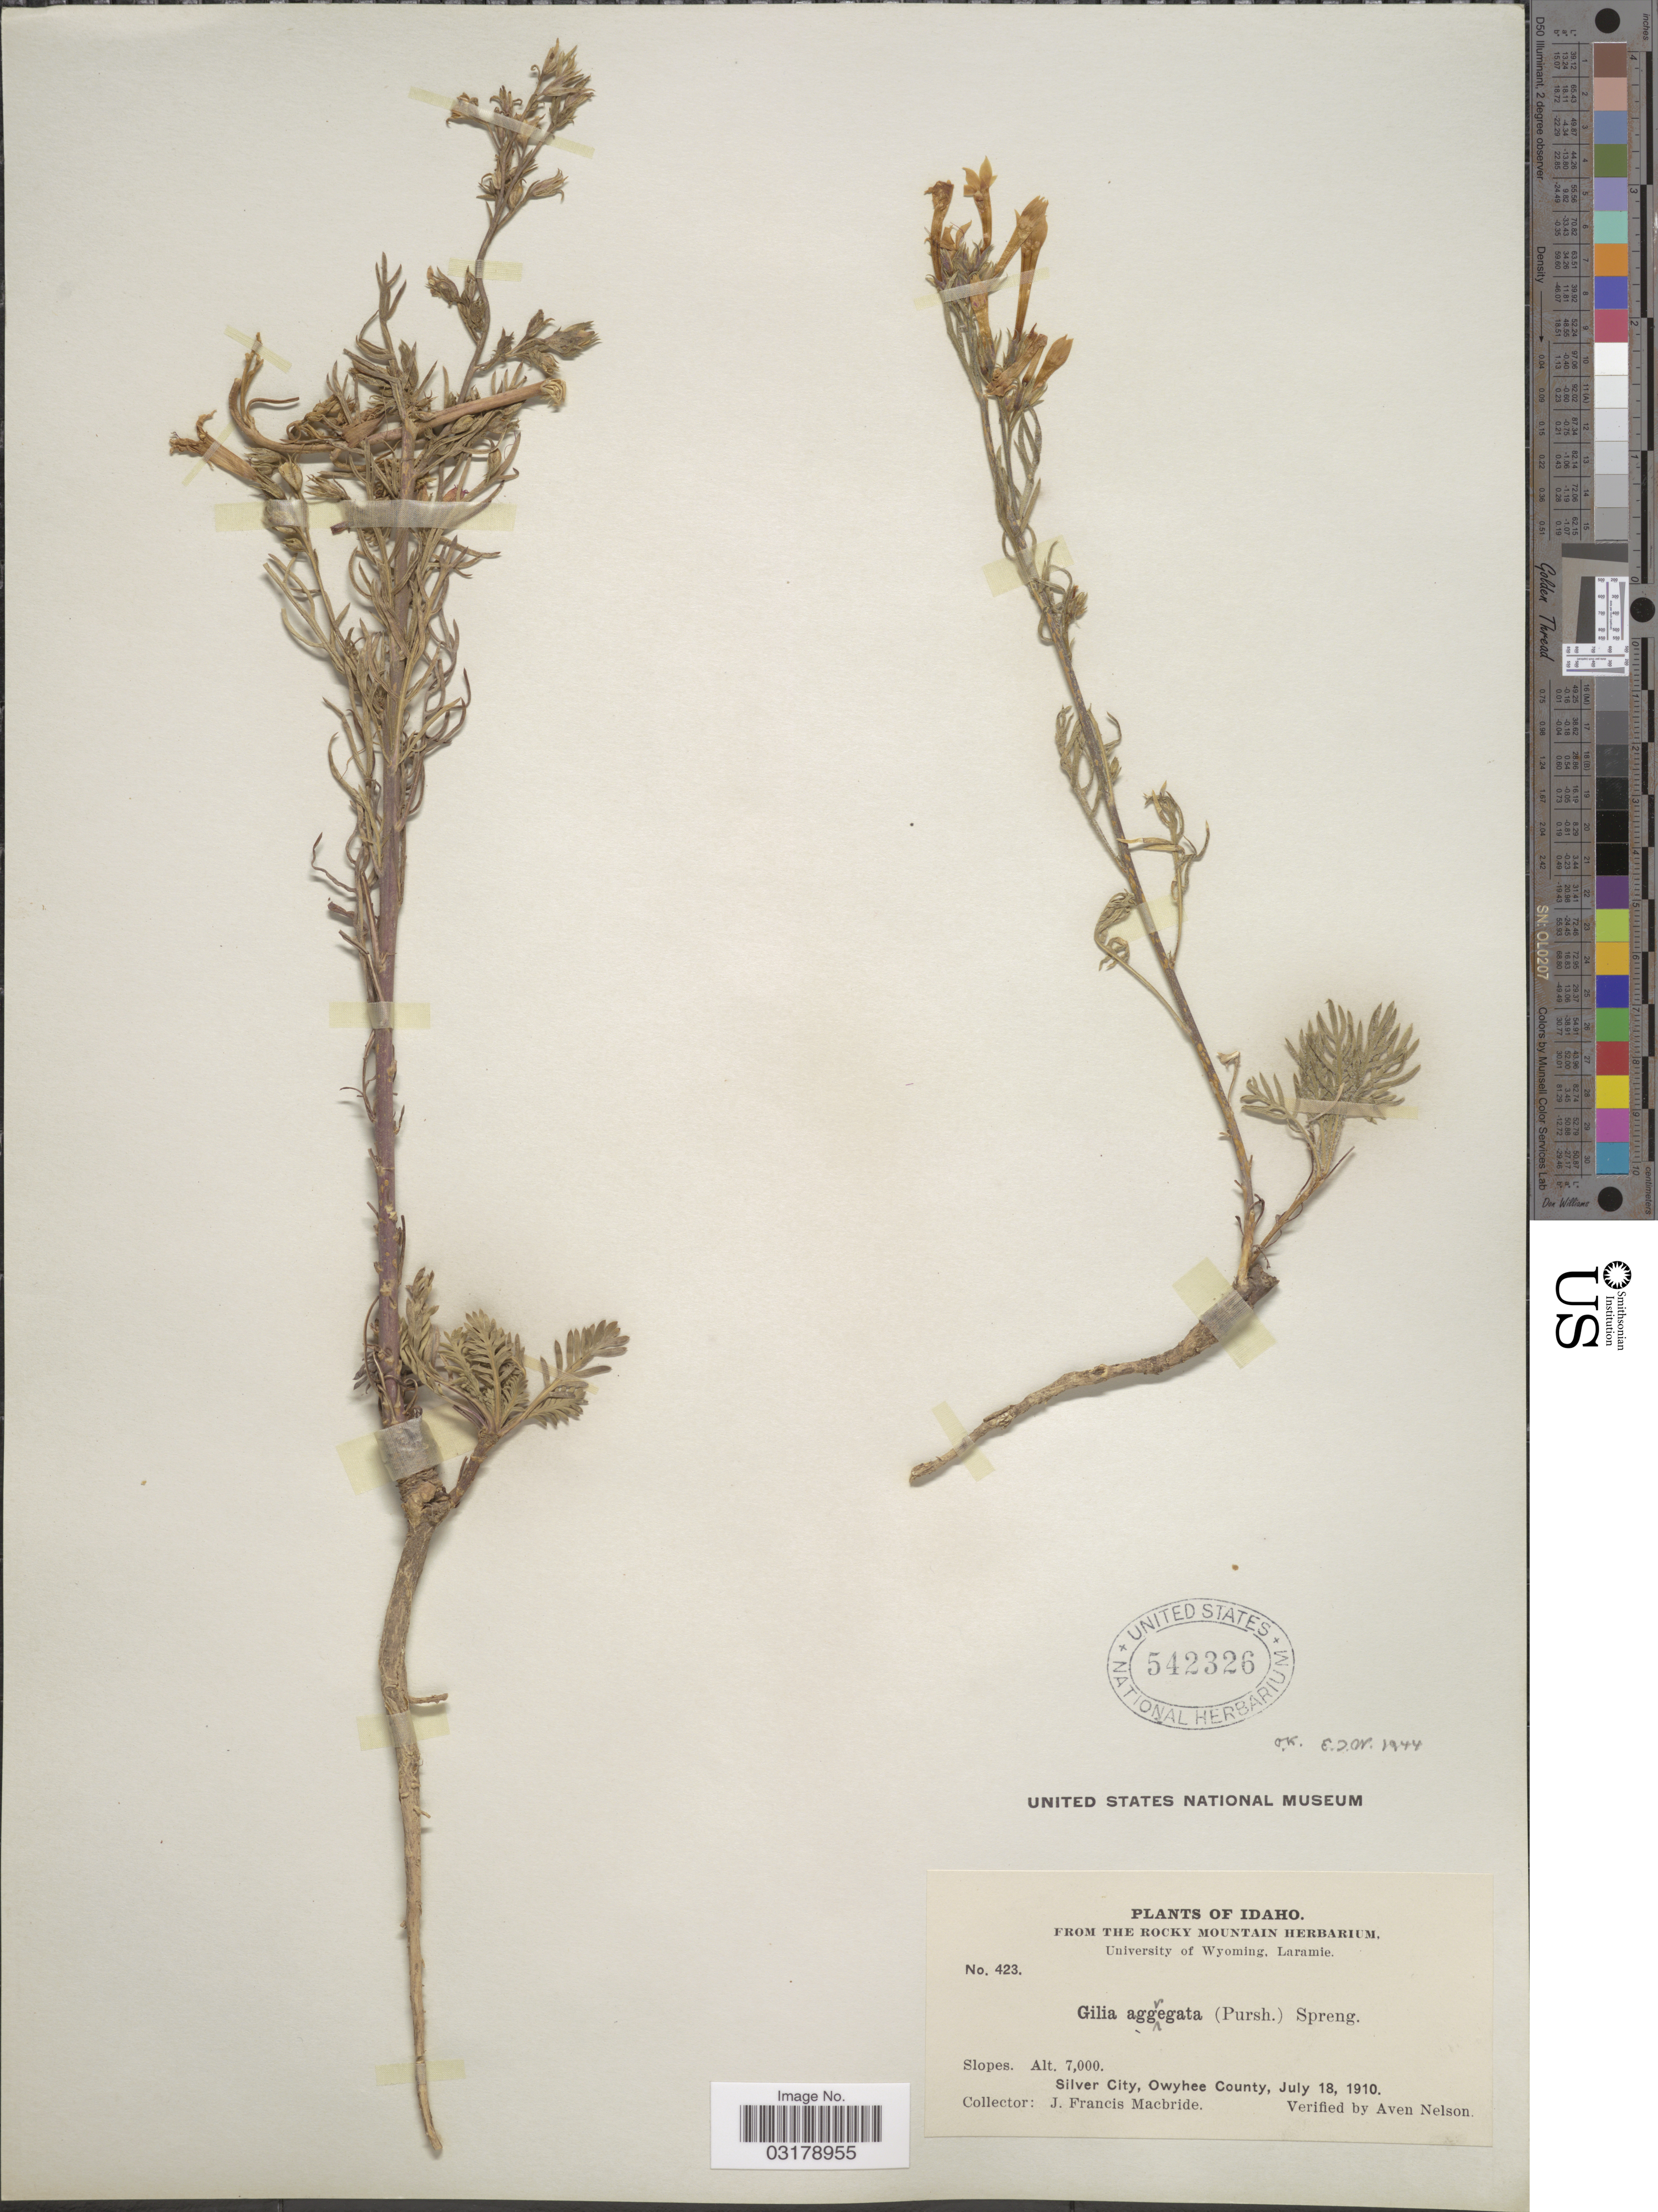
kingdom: Plantae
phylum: Tracheophyta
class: Magnoliopsida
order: Ericales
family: Polemoniaceae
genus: Ipomopsis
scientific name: Ipomopsis aggregata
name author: (Pursh) V.E. Grant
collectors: J. F. Macbride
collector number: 423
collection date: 1910-07-18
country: United States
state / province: Idaho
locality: Silver City, Owyhee County.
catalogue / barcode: US 542326